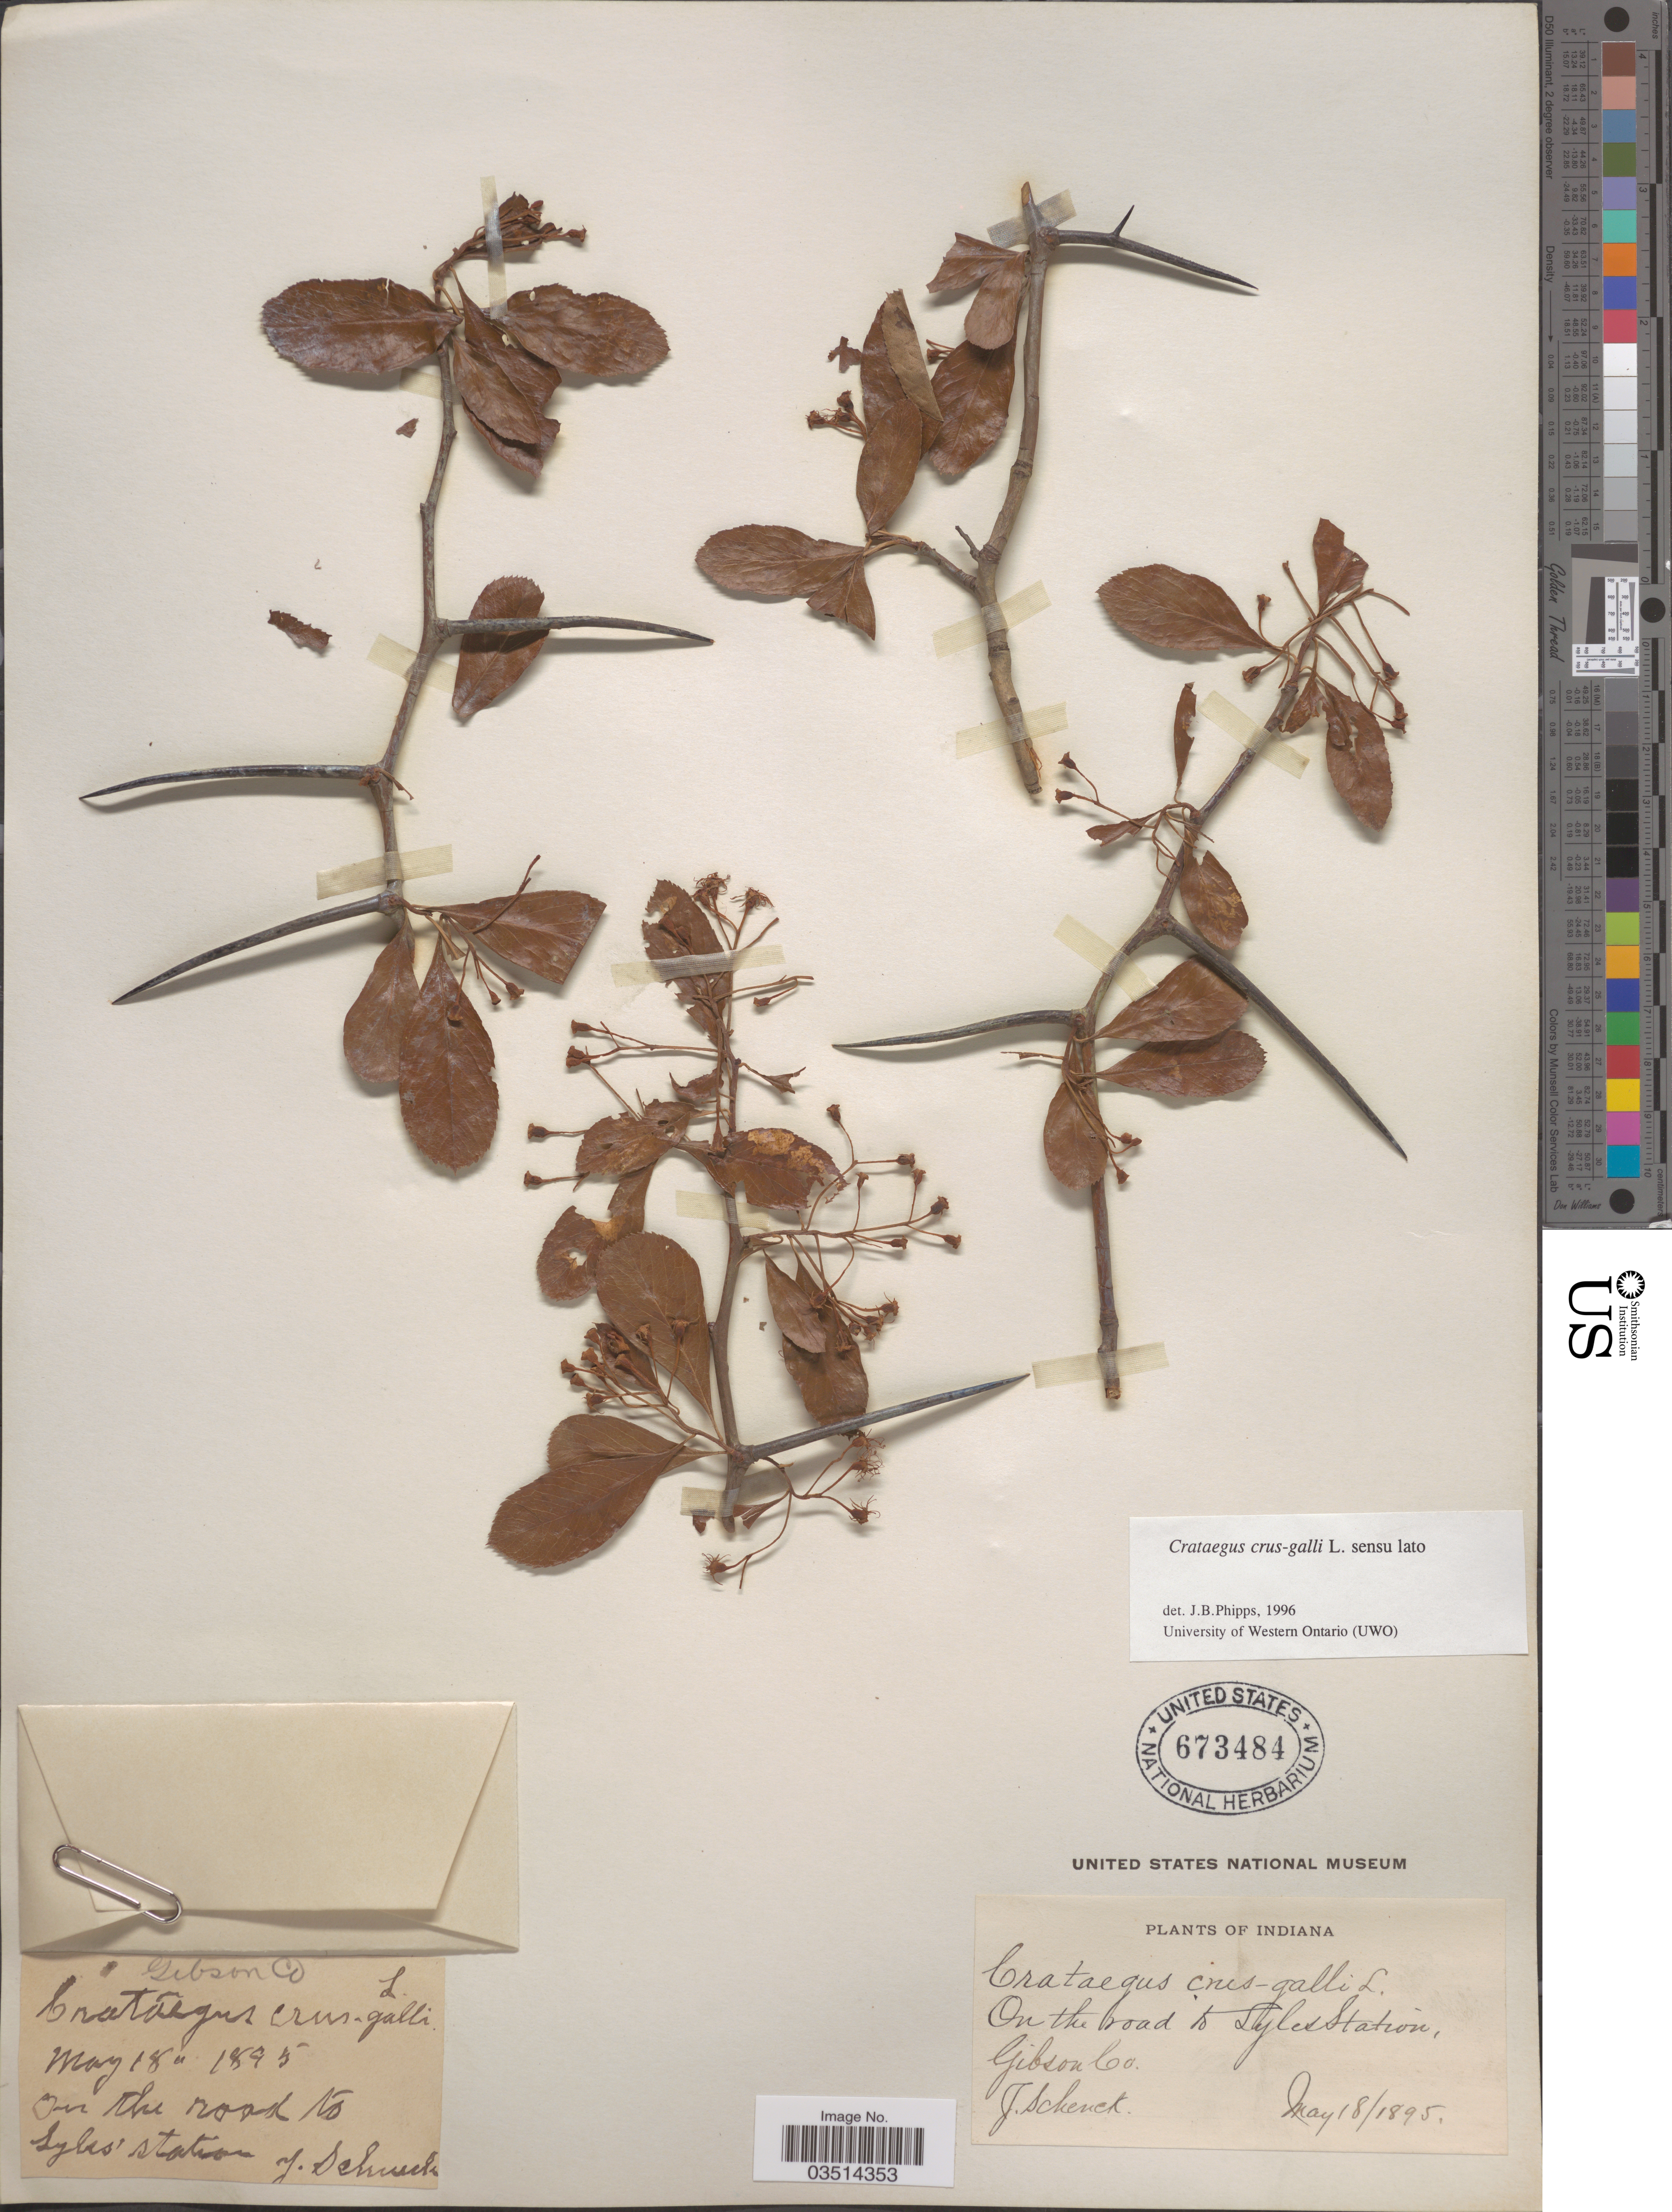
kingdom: Plantae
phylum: Tracheophyta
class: Magnoliopsida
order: Rosales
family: Rosaceae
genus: Crataegus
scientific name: Crataegus crus-galli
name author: L.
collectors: J. Schenck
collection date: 1895-05-18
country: United States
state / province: Indiana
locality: On the road to Lyles Station, Gibson Co.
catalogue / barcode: US 673484